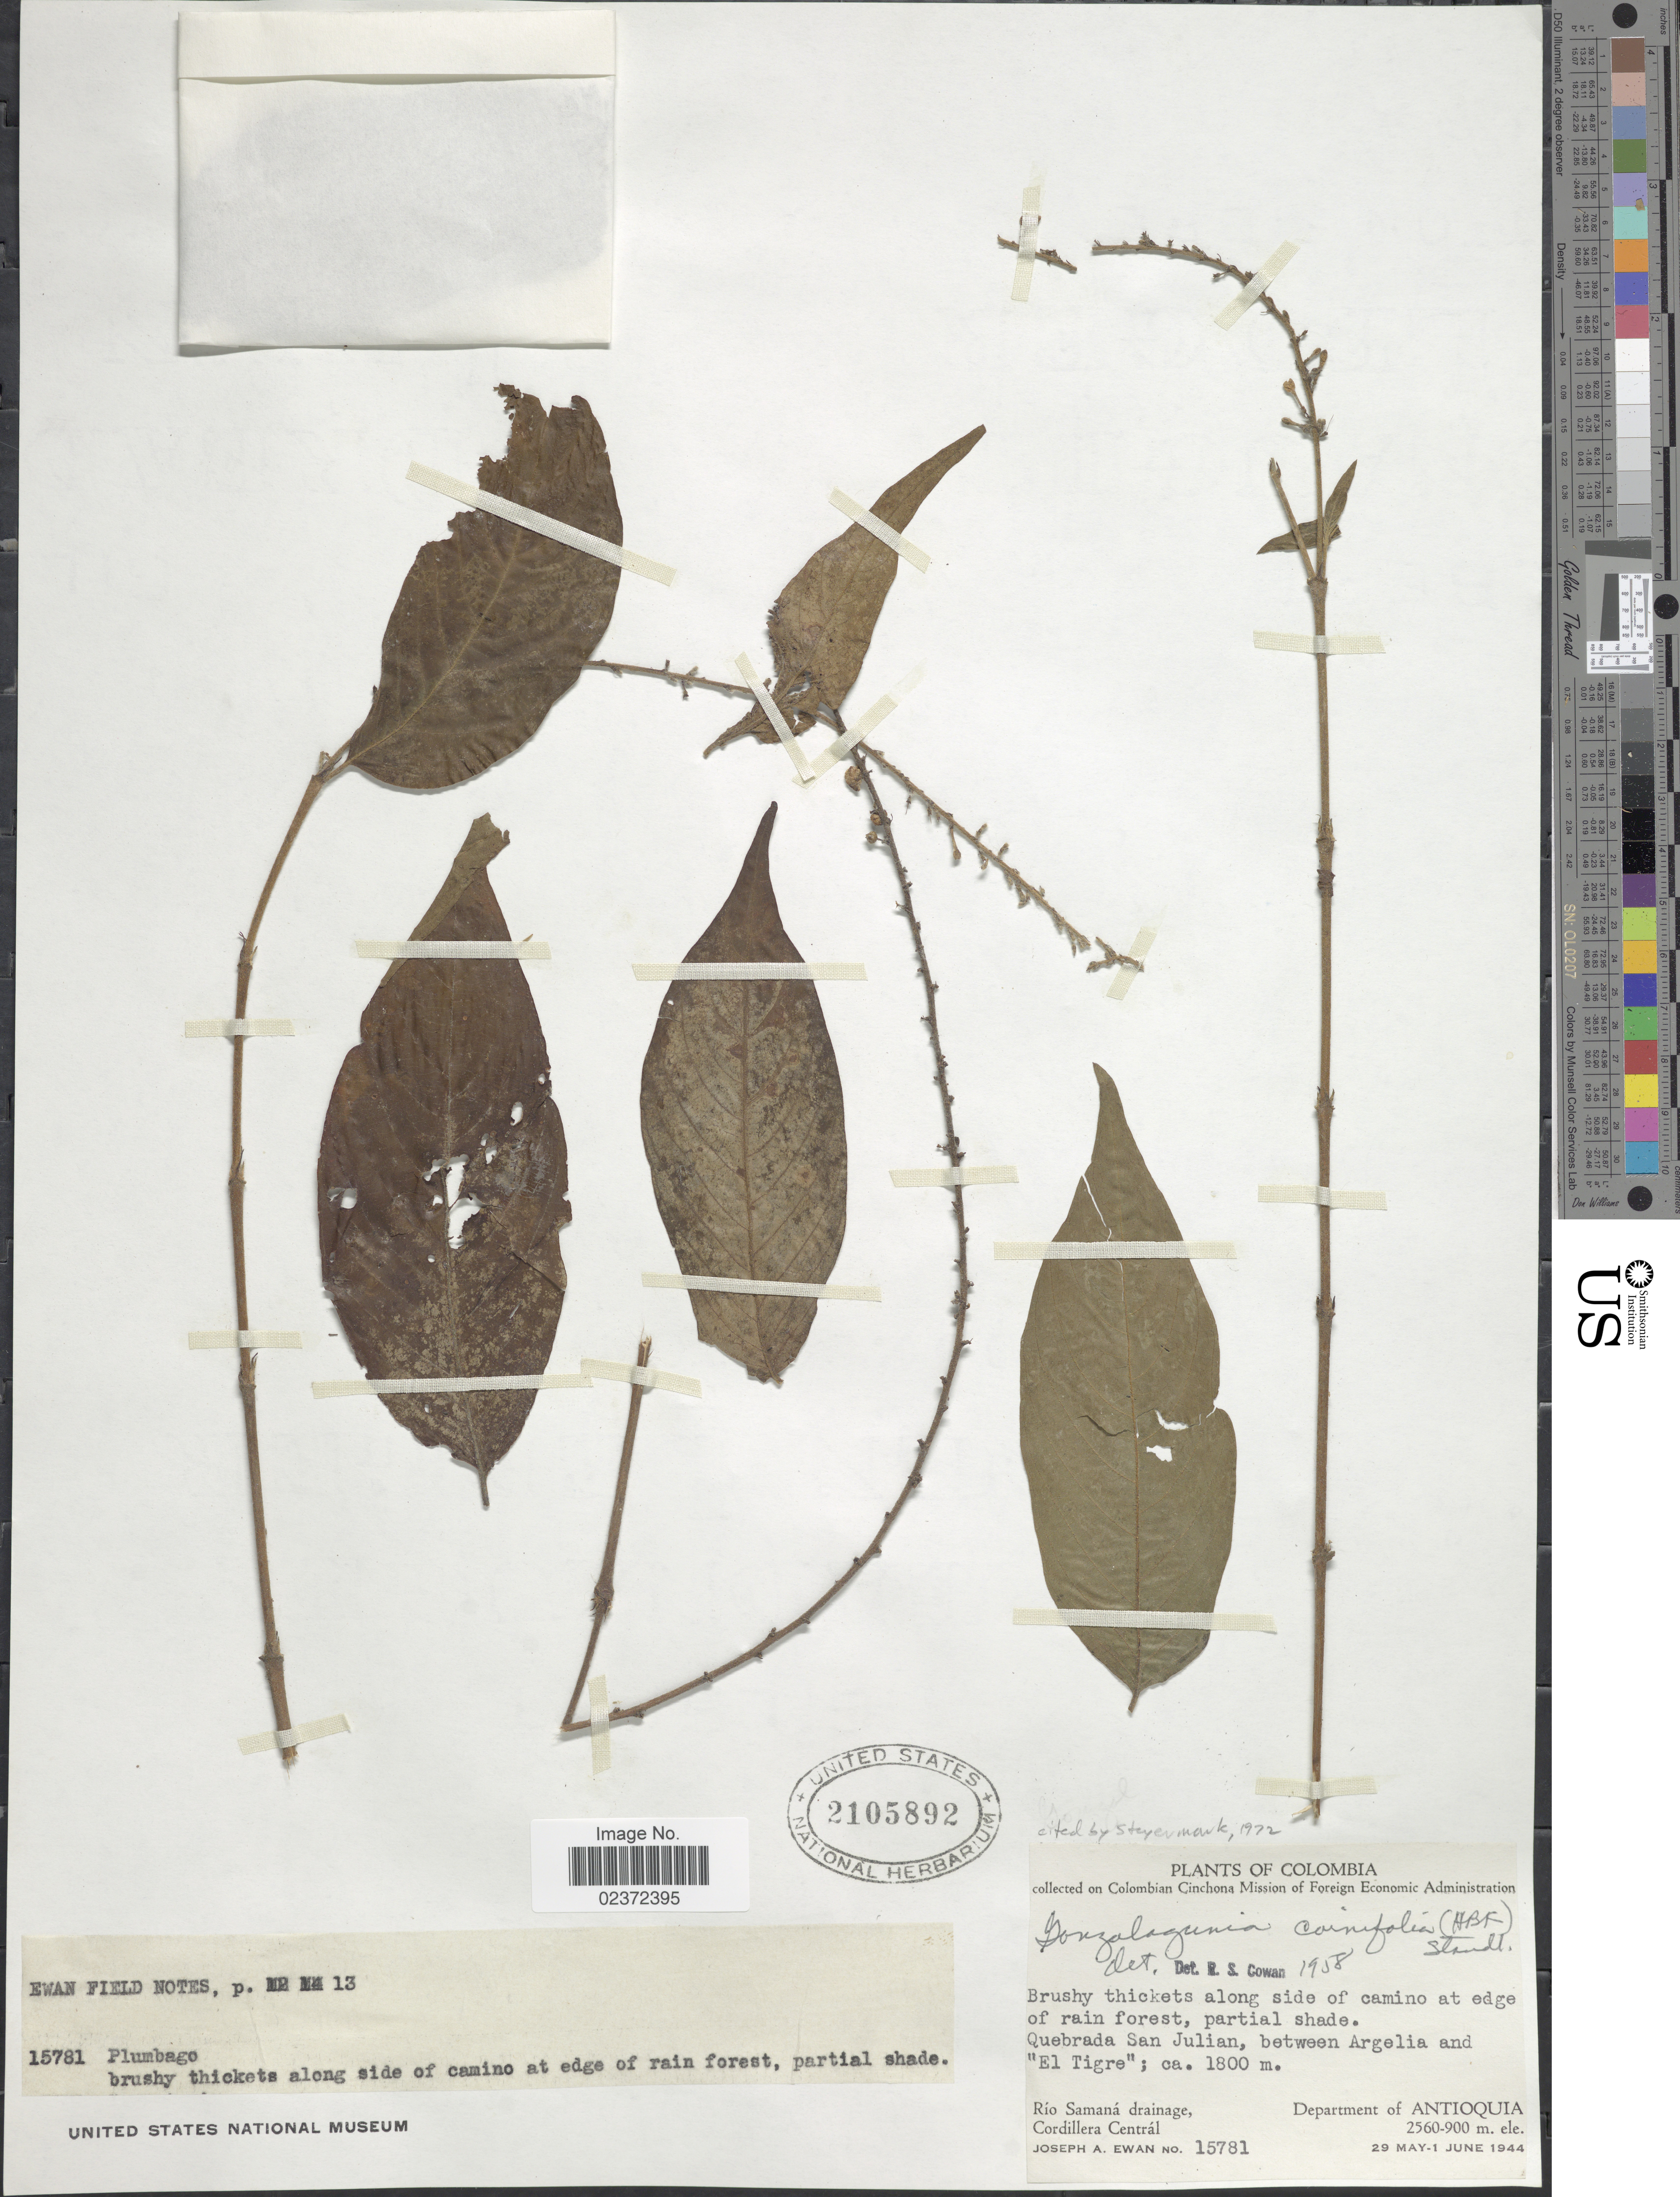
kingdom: Plantae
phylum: Tracheophyta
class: Magnoliopsida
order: Gentianales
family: Rubiaceae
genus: Gonzalagunia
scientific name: Gonzalagunia cornifolia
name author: (Kunth) Standl.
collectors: J. A. Ewan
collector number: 15781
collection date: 1944-05-29/1944-06-01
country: Colombia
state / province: Antioquia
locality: Brushy thickets along side of camino at edge of rain forest, partial shade, Quebrada San Julian, between Argelia and 'El Tigre', Río Samaná drainage, Cordillera Centrál, Department of Antioquia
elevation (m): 1800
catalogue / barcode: US 2105892